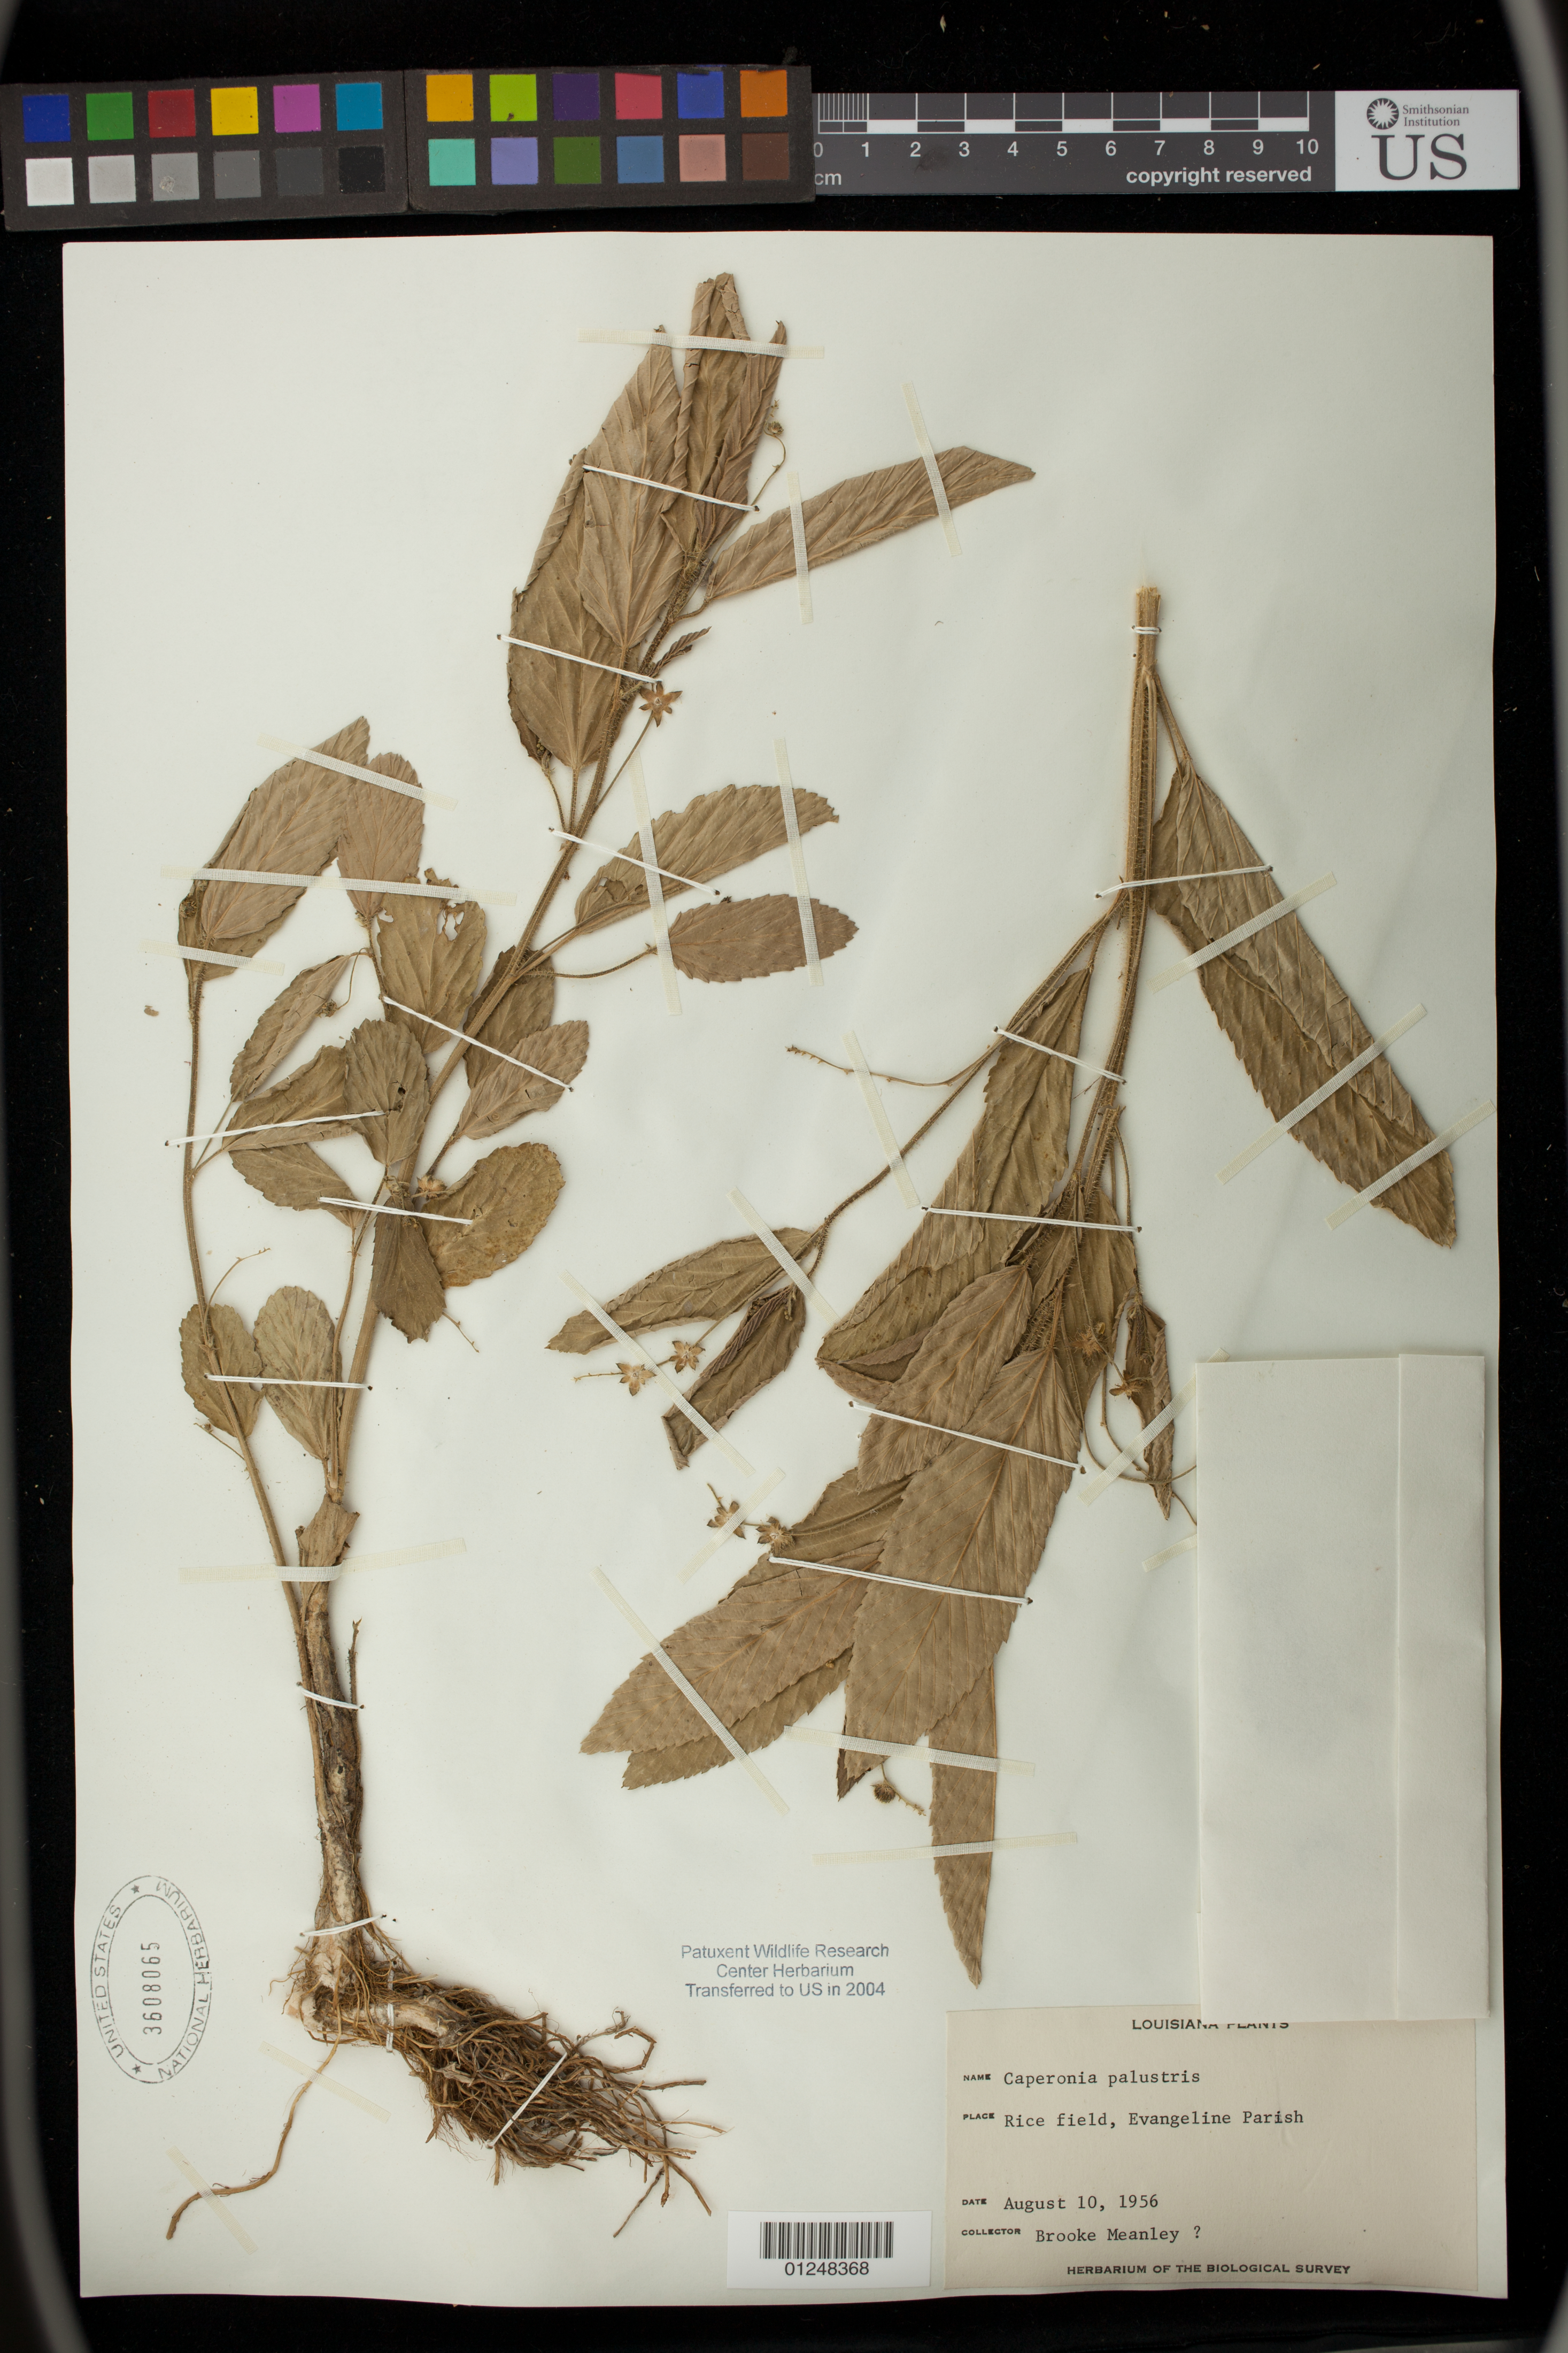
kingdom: Plantae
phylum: Tracheophyta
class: Magnoliopsida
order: Malpighiales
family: Euphorbiaceae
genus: Caperonia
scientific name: Caperonia castaneifolia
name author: (L.) A. St.-Hil.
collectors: B. Meanley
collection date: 1956-08-10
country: United States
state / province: Louisiana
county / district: Evangeline Parish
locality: Rice field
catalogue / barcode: US 3608065